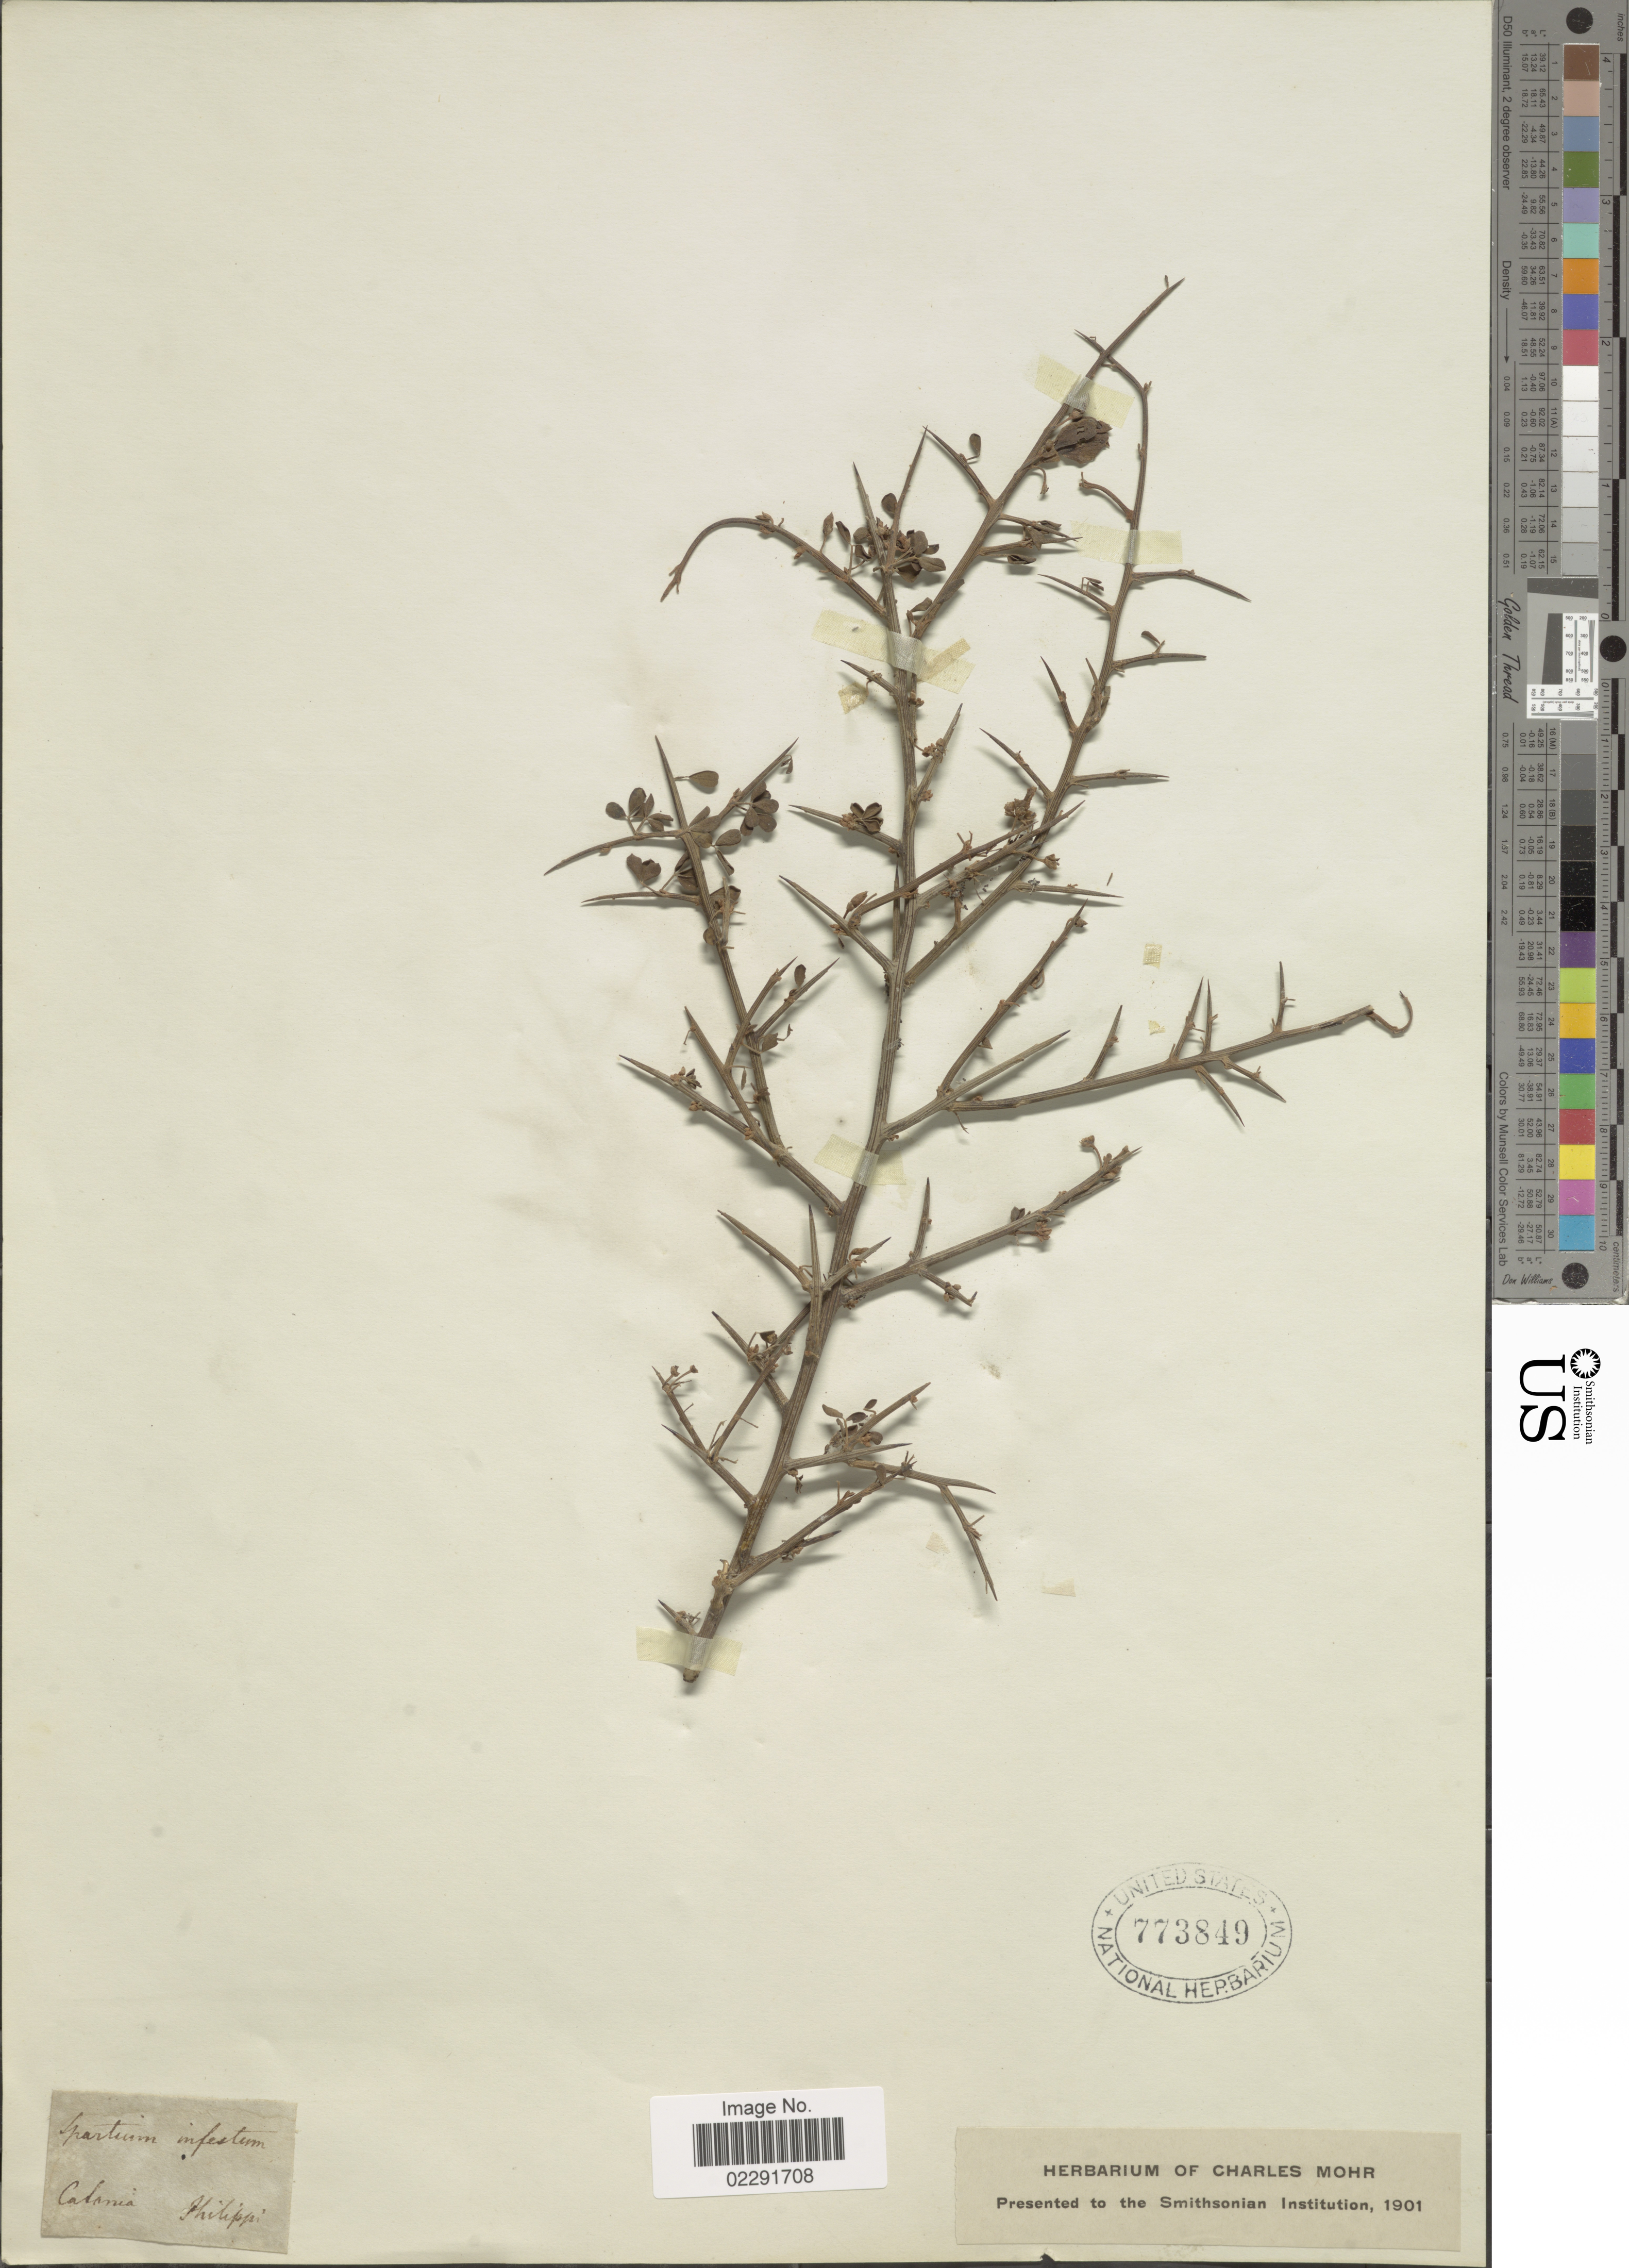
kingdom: Plantae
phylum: Tracheophyta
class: Magnoliopsida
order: Fabales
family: Fabaceae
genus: Calicotome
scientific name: Calicotome infesta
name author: (C. Presl) Guss.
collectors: Philippi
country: Italy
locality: Catania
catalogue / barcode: US 773849